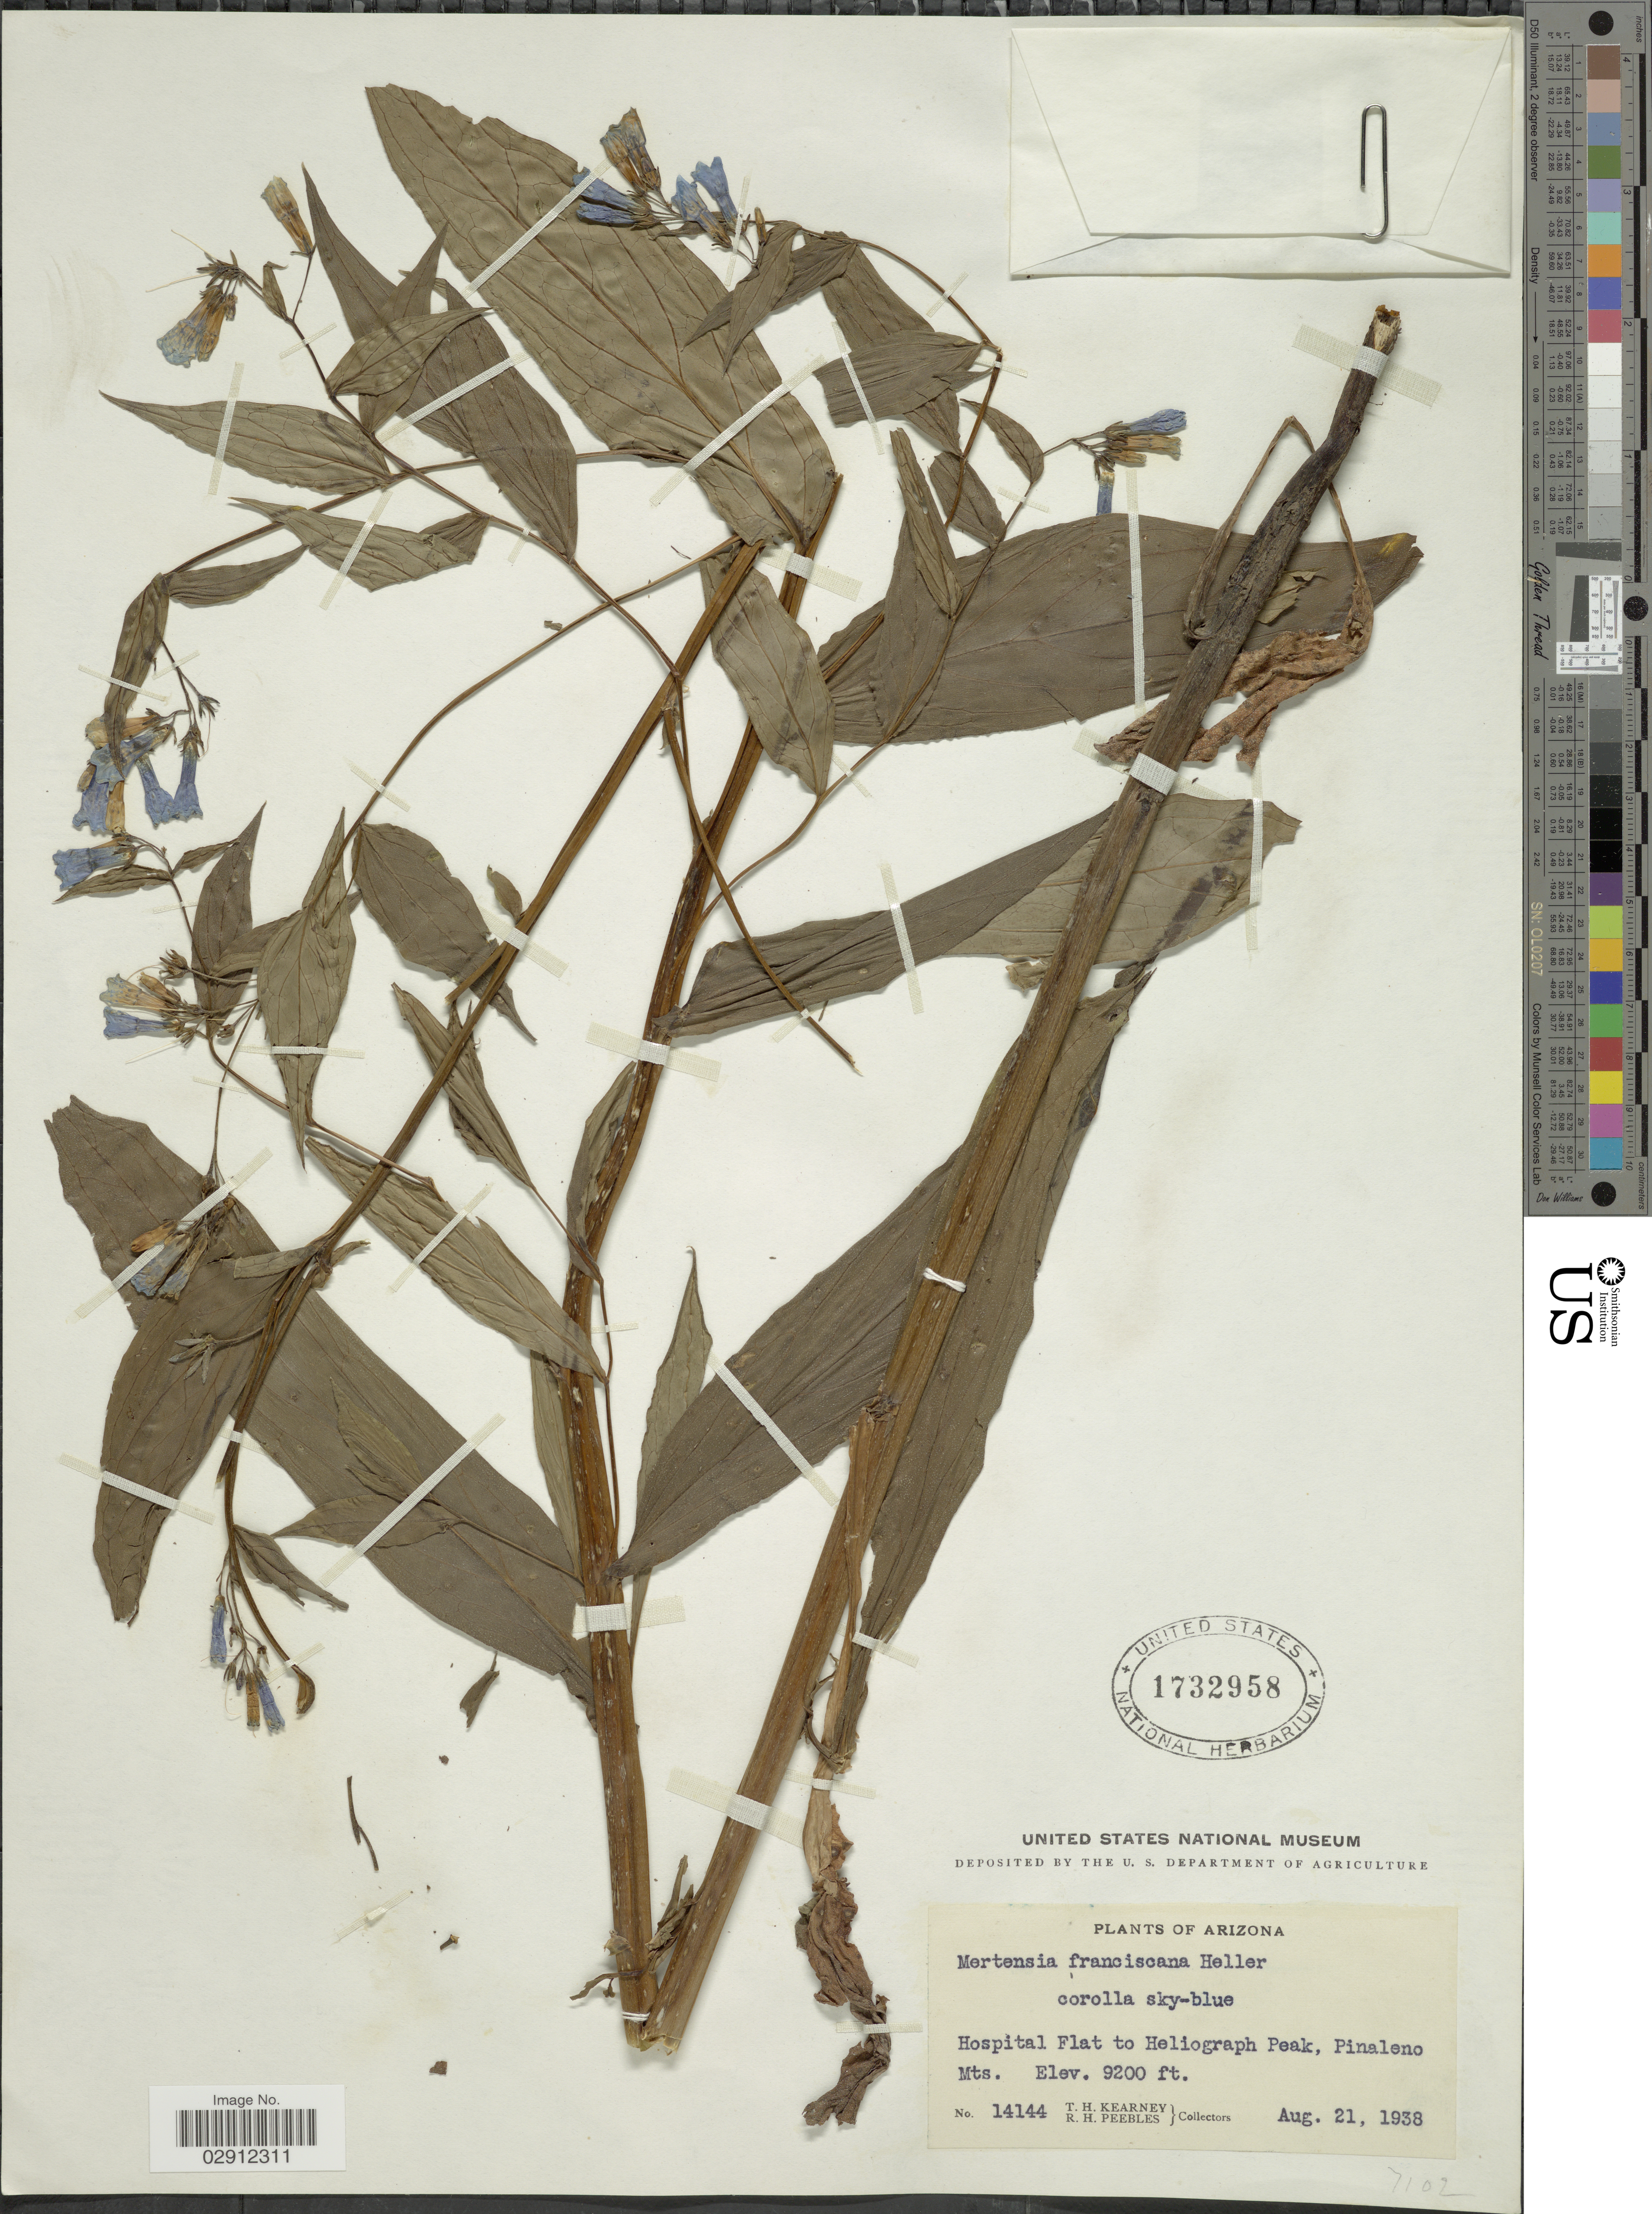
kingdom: Plantae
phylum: Tracheophyta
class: Magnoliopsida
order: Boraginales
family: Boraginaceae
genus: Mertensia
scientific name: Mertensia franciscana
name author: A. Heller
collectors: T. H. Kearney & R. H. Peebles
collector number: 14144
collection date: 1938-08-21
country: United States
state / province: Arizona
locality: Hospital Flat to Heliograph Peak, Pinaleno Mts.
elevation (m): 2804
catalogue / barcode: US 1732958